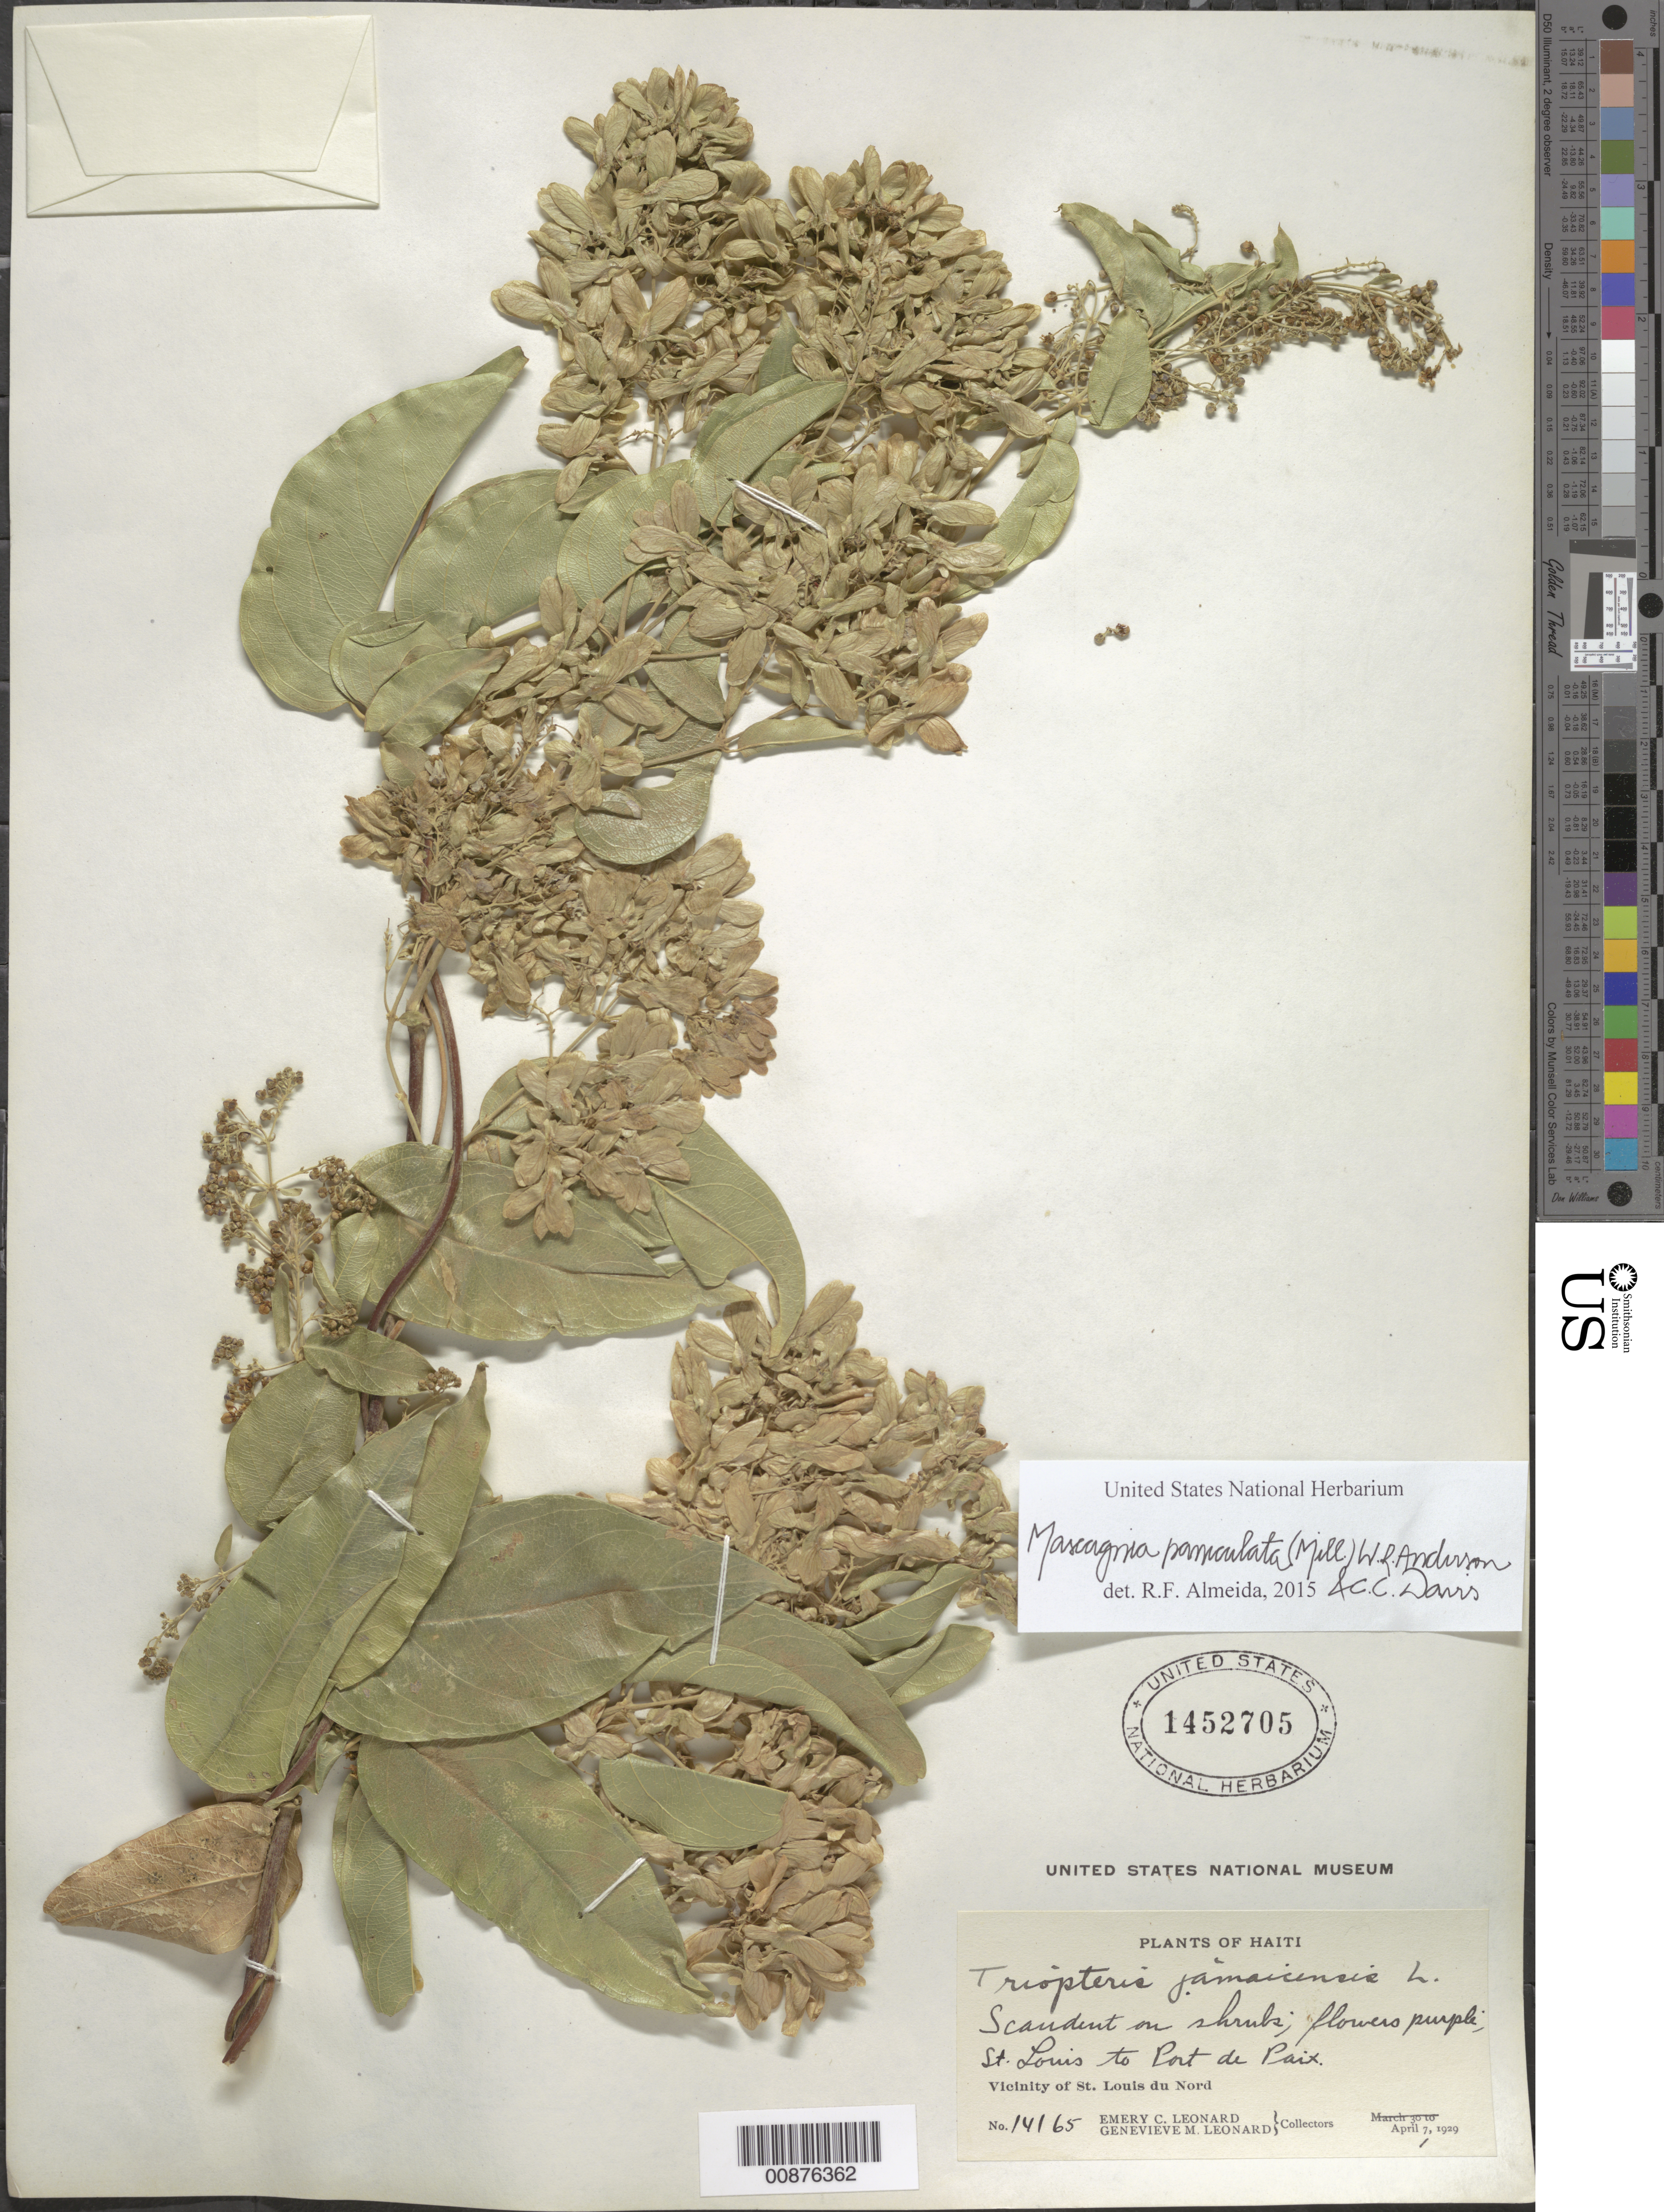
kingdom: Plantae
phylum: Tracheophyta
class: Magnoliopsida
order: Malpighiales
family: Malpighiaceae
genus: Mascagnia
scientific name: Mascagnia paniculata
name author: (Mill.) W.R. Anderson & C. Davis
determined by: De Almeida, R. F., (HUEFS), Universidade Estadual de Feira de Santana (BRAZIL)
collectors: E. C. Leonard & G. M. Leonard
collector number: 14165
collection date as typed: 07 Apr 1929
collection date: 1929-04-07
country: Haiti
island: Hispaniola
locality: Vicinity of St. Louis du Nord, St. Louis to Port de Paix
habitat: On shrubs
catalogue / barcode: US 1452705